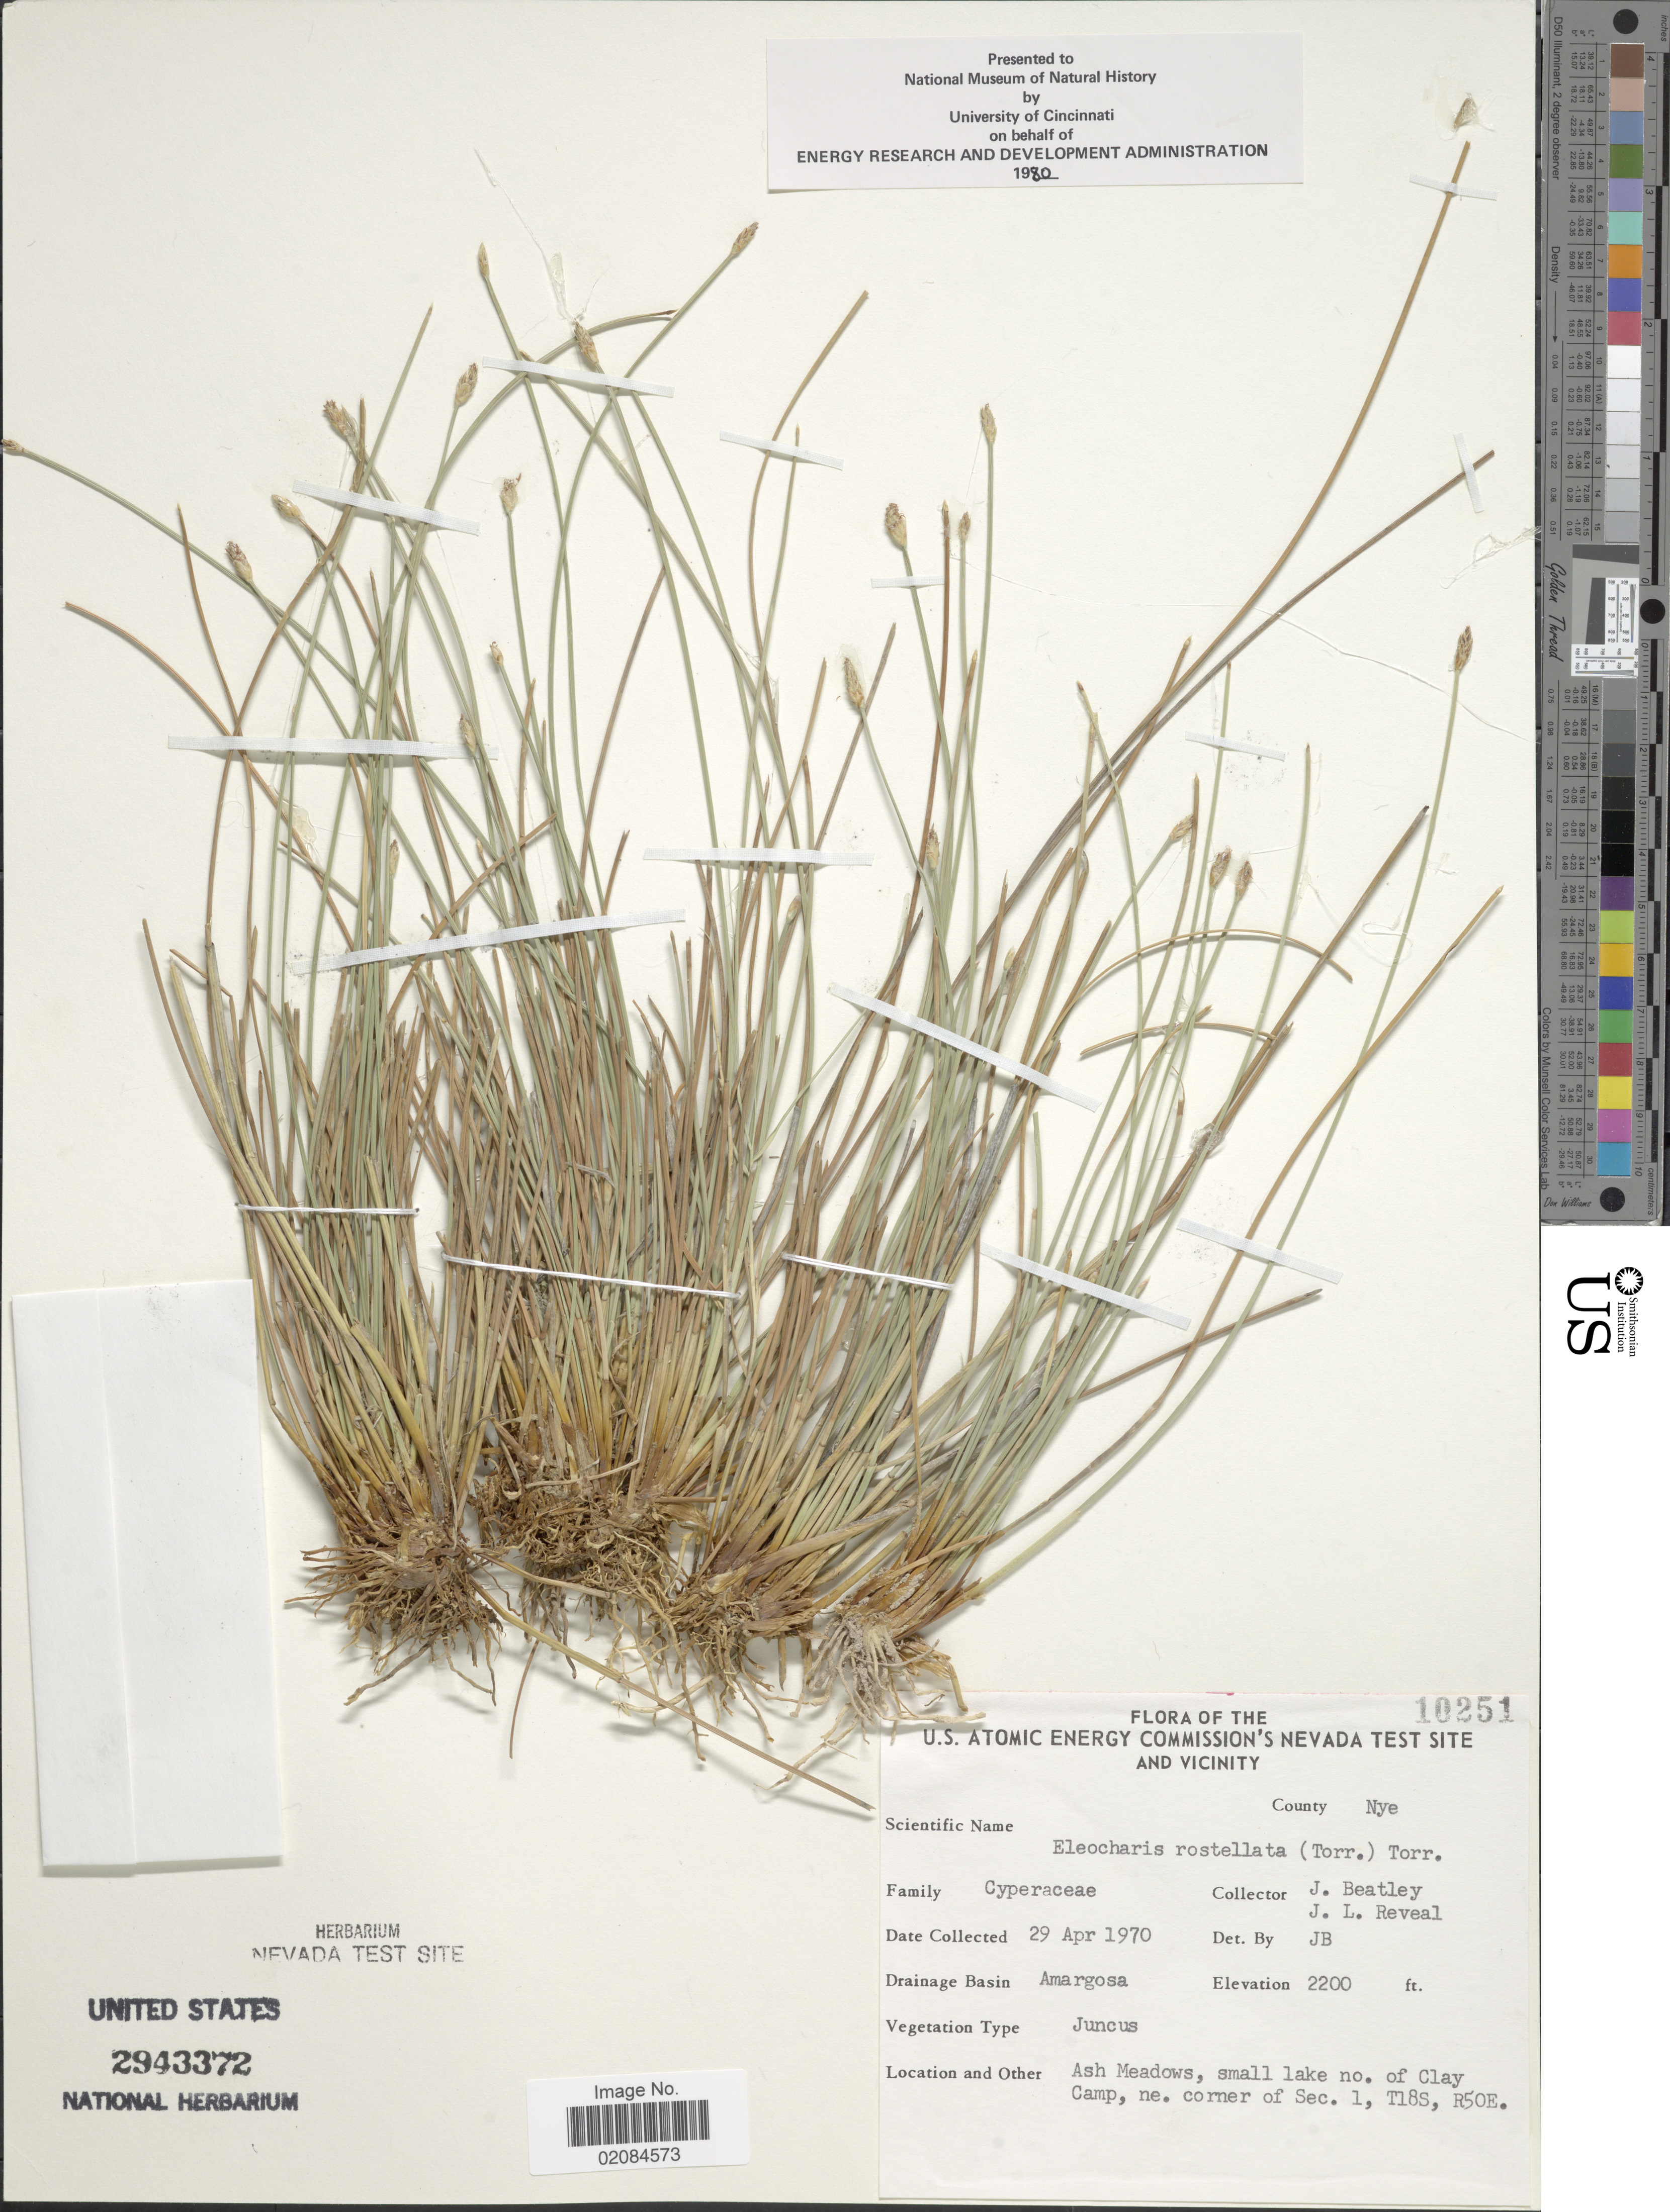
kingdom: Plantae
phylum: Tracheophyta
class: Liliopsida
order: Poales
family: Cyperaceae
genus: Eleocharis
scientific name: Eleocharis rostellata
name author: (Torr.) Torr.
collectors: J. C. Beatley & J. L. Reveal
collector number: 10251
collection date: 1970-04-29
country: United States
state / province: Nevada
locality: U. S. Atomic Energy Commission's Nevada Test Site and Vicinity. County Nye, Clay Camp, n. corner of Sec. 1, T18S, R50E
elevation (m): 671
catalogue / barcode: US 2943372